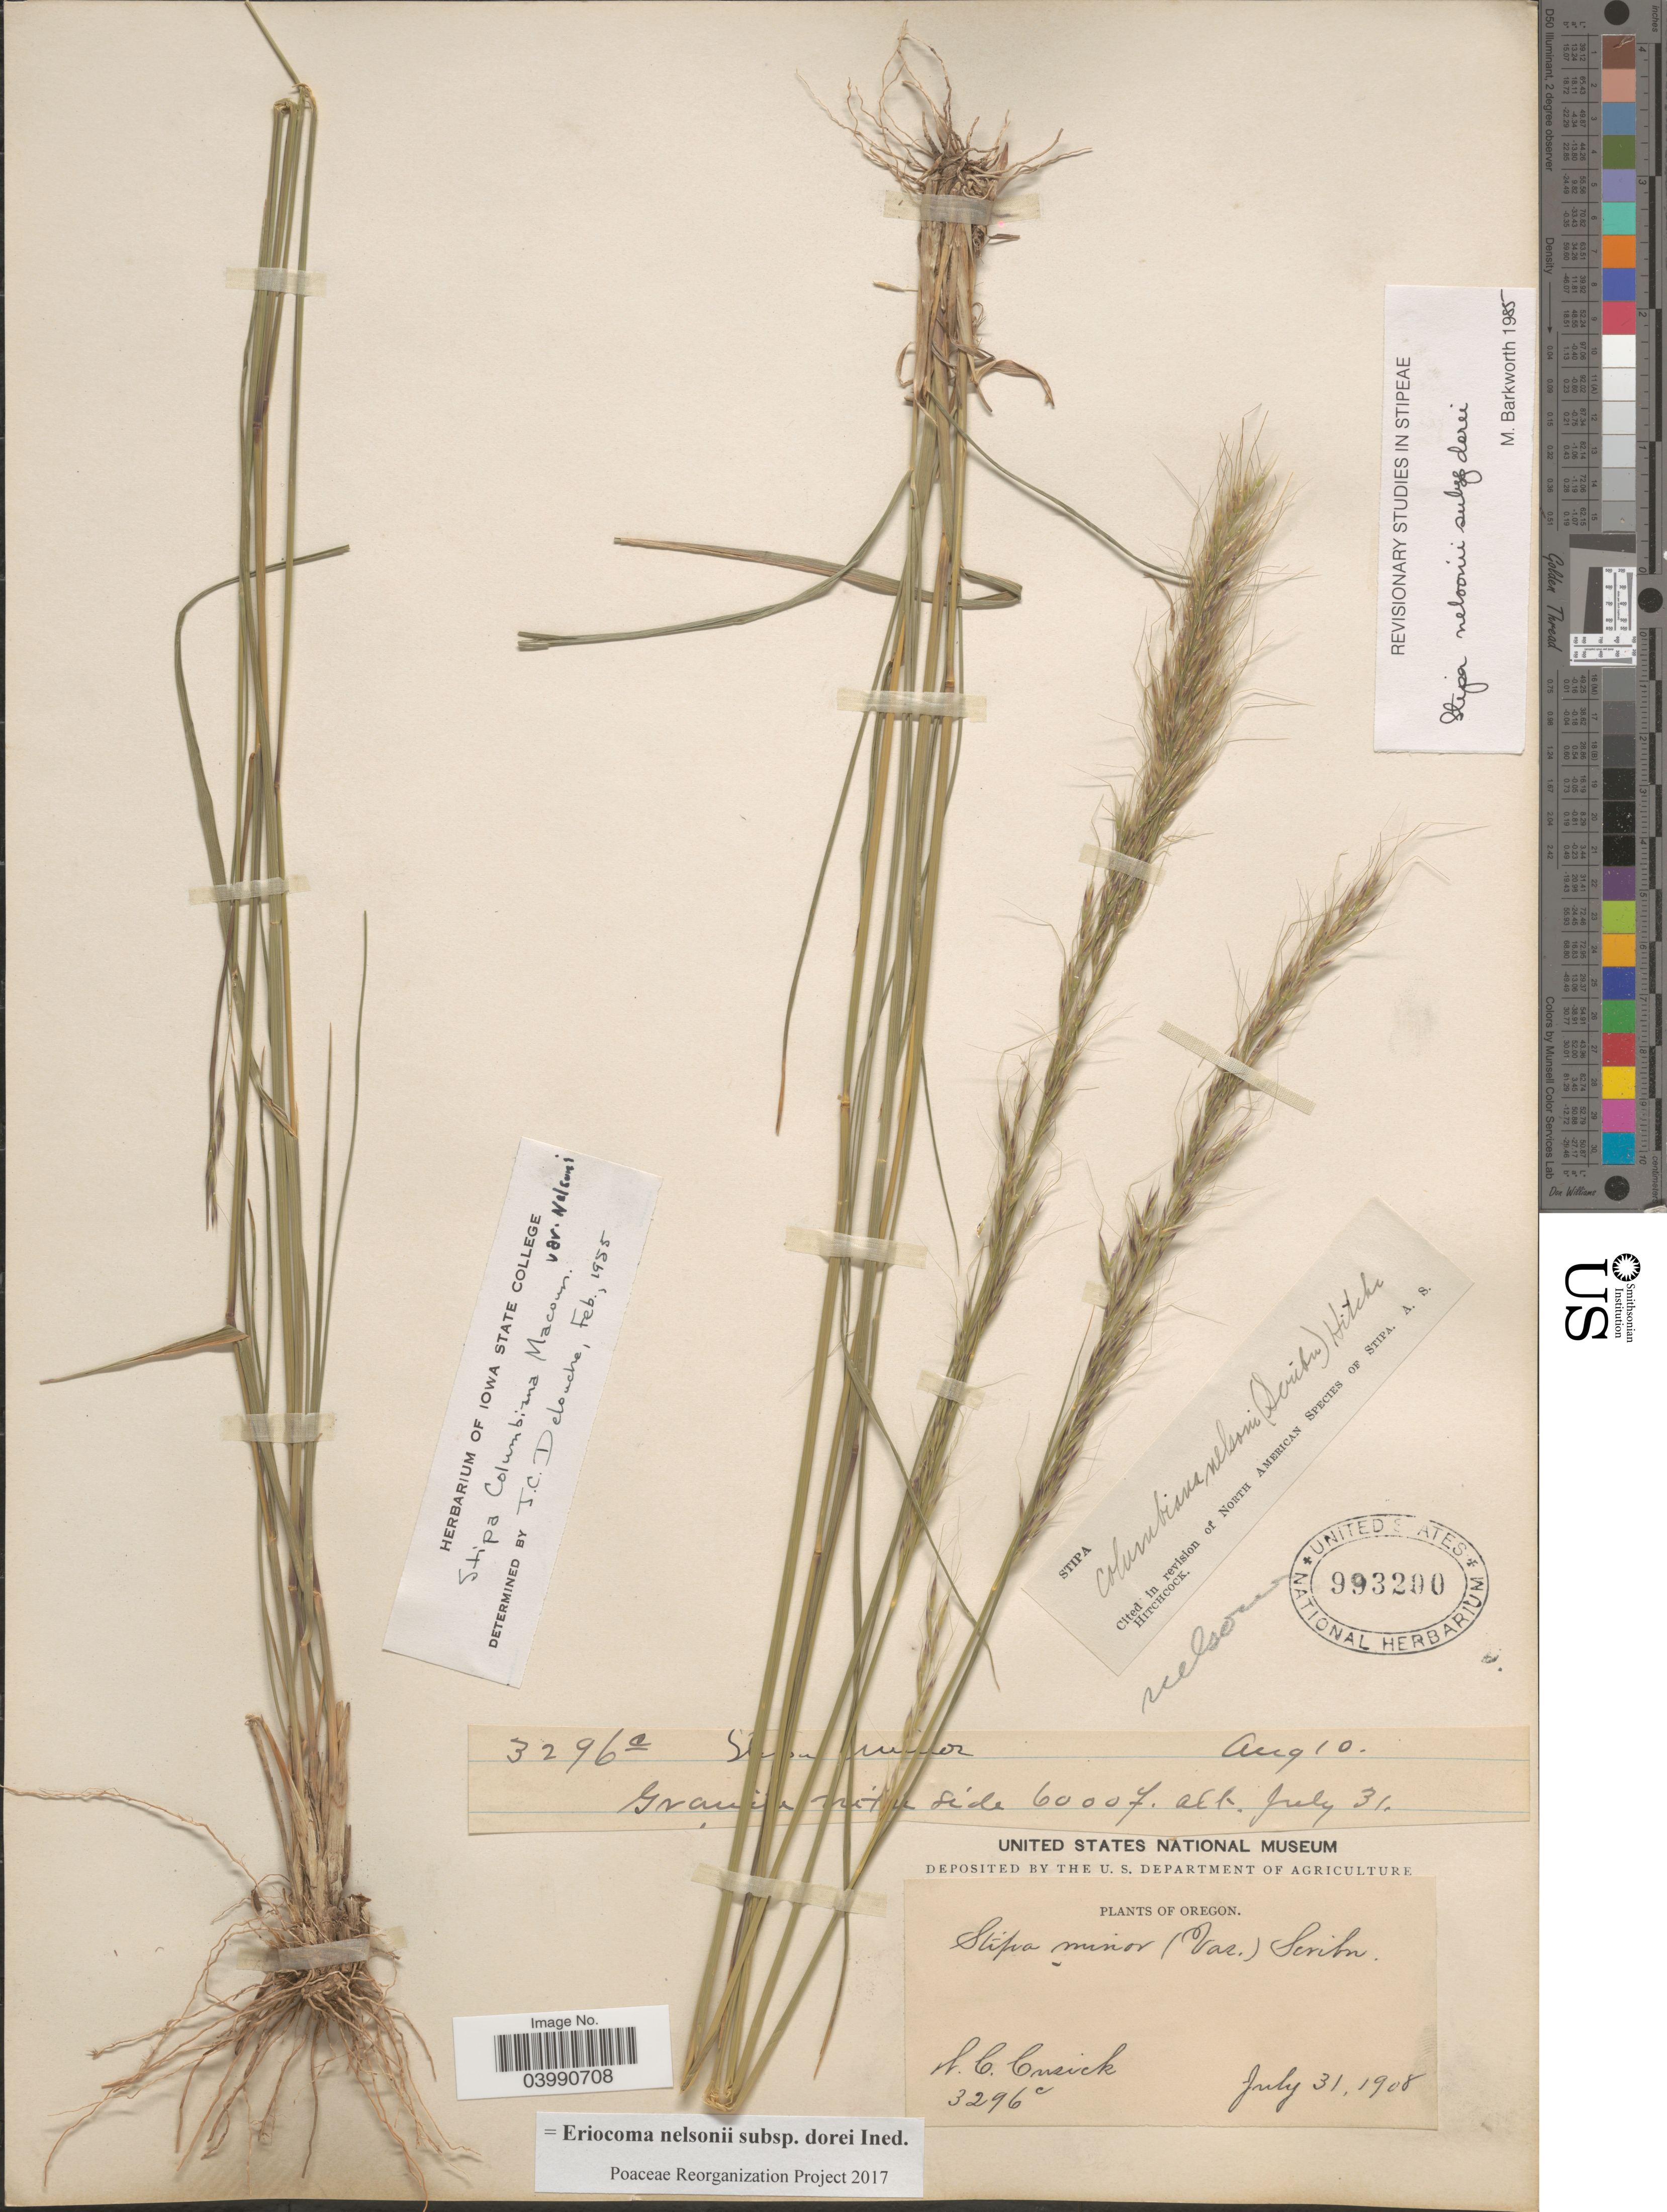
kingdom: Plantae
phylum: Tracheophyta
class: Liliopsida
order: Poales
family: Poaceae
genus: Eriocoma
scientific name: Eriocoma nelsonii subsp. dorei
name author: (Barkworth & J. Maze) Romasch.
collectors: W. C. Cusick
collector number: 3296c/3296a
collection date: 1908-07-31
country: United States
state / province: Oregon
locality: Nelson.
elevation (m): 1829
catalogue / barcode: US 993200